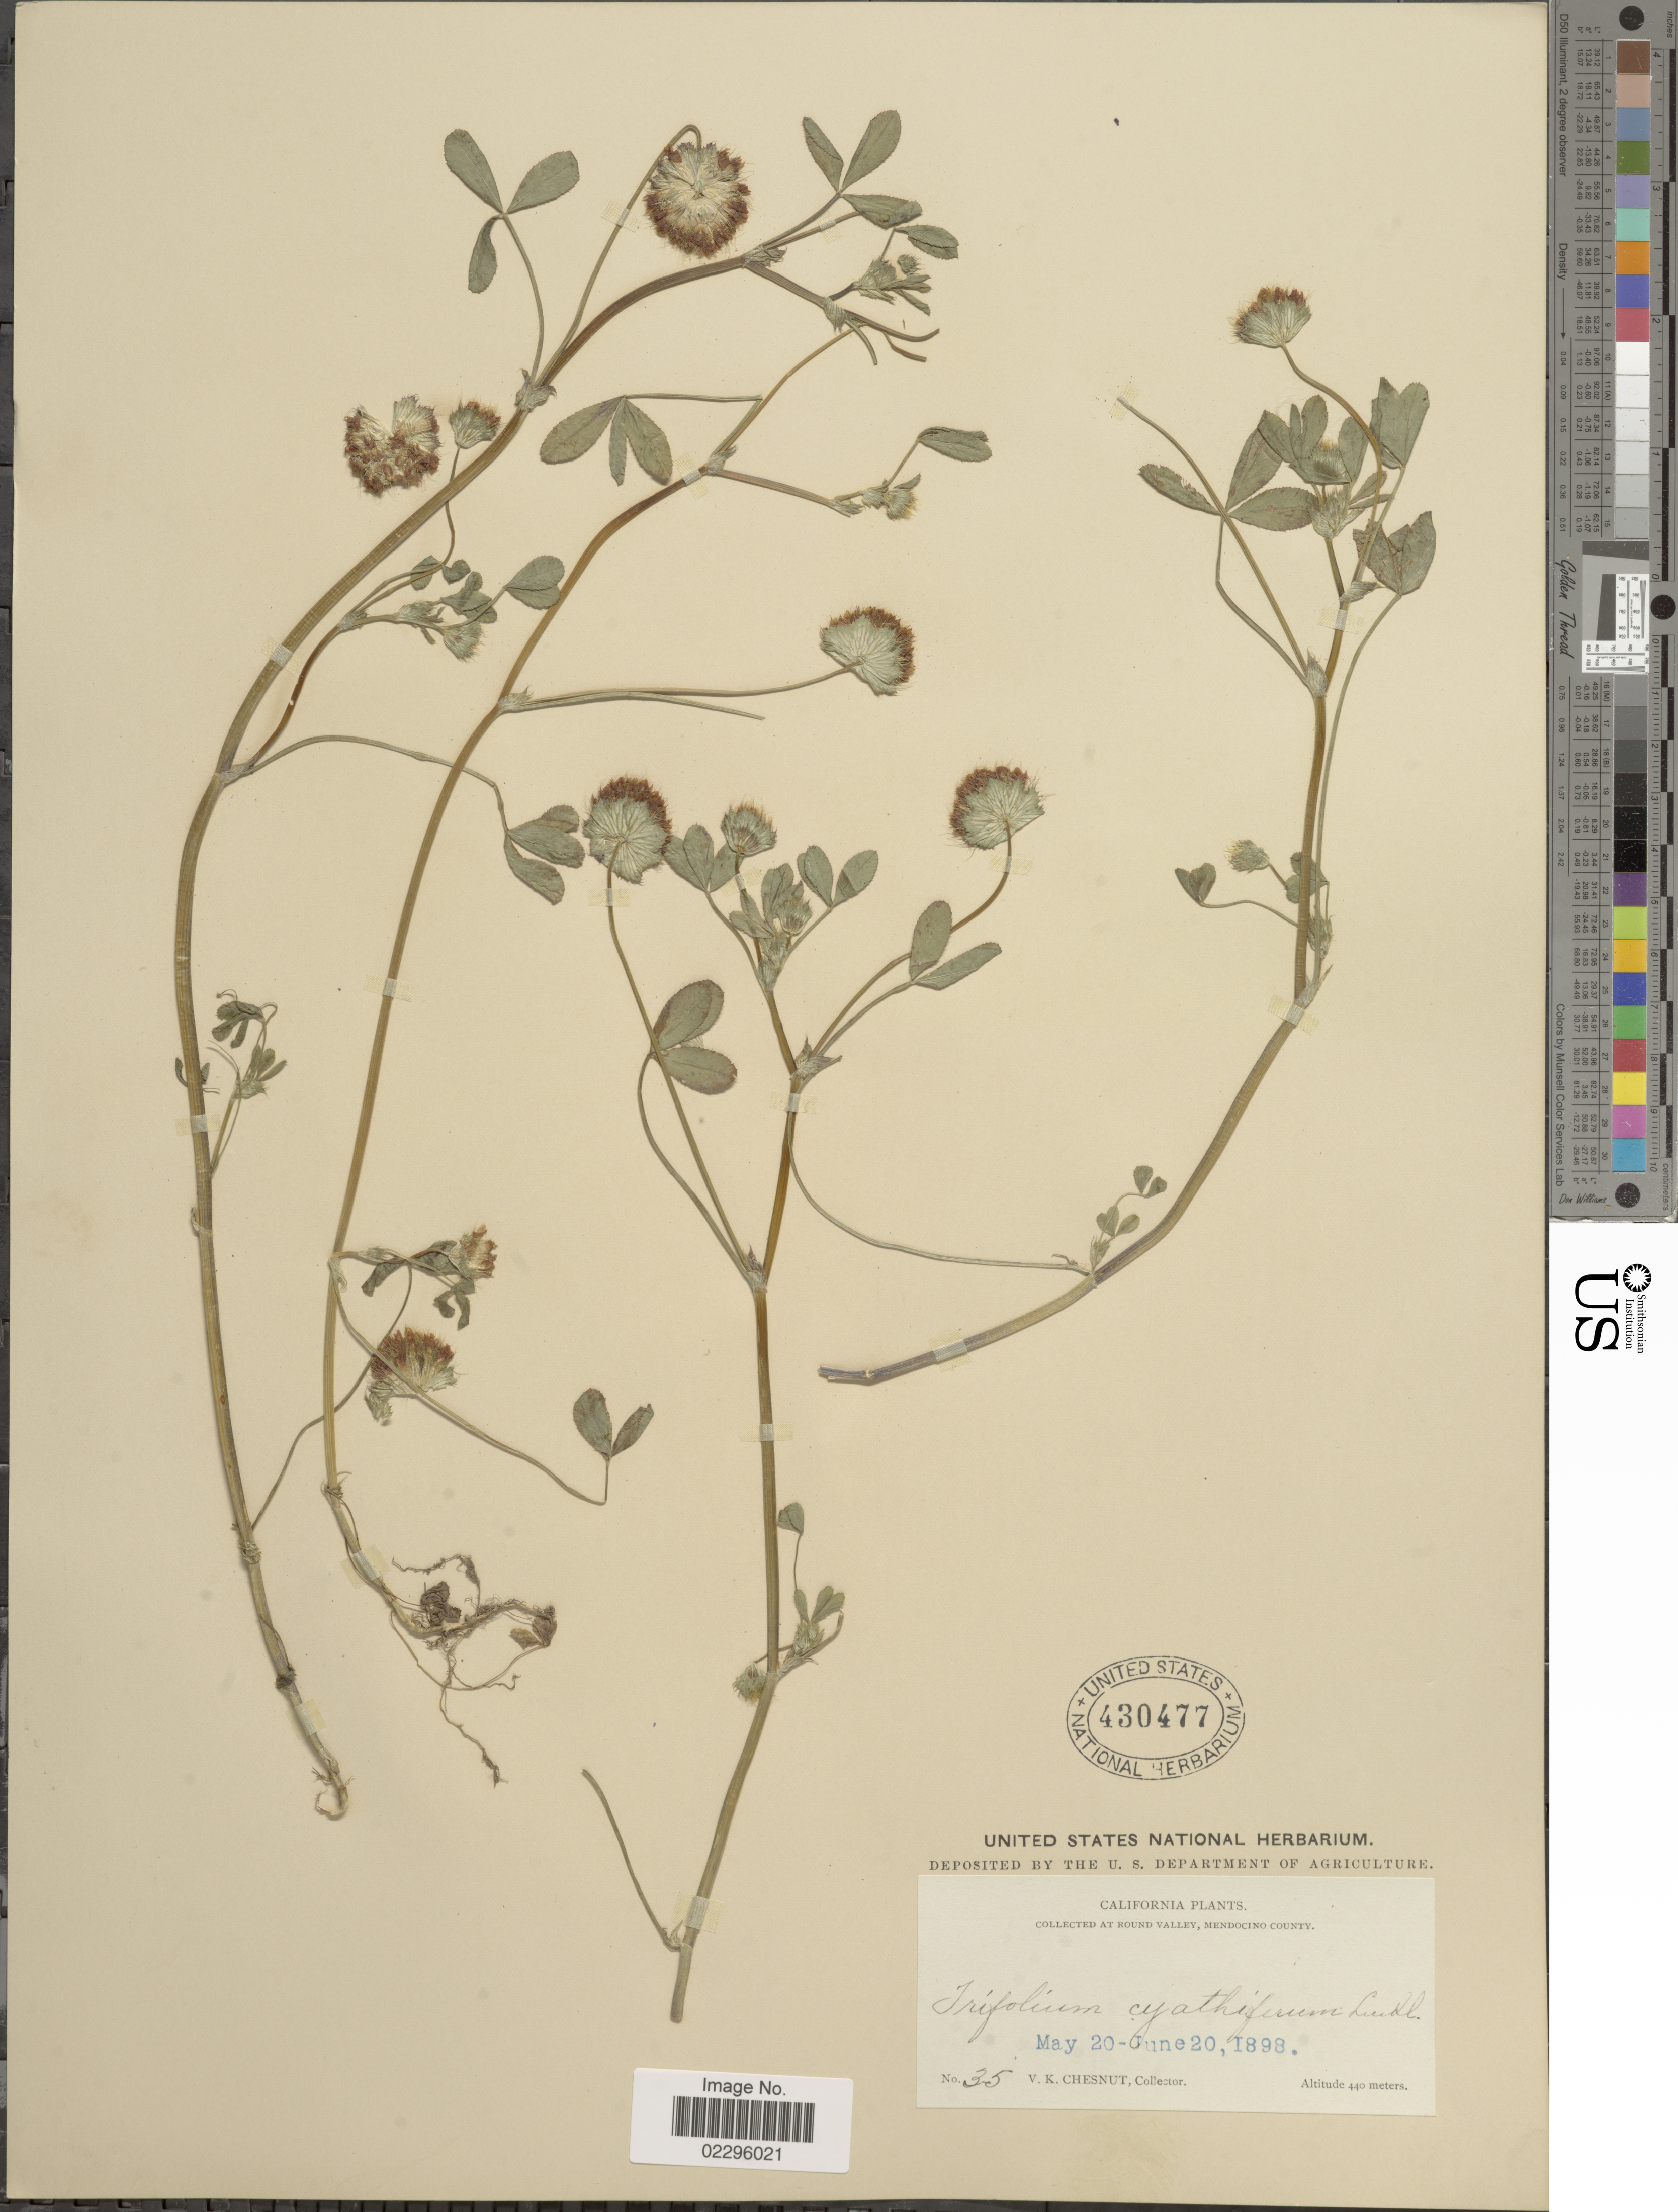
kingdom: Plantae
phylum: Tracheophyta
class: Magnoliopsida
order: Fabales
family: Fabaceae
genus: Trifolium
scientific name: Trifolium cyathiferum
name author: Lindl.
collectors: V. Chesnut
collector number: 35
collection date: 1898-05-20/1898-06-20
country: United States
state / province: California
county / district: Mendocino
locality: Round valley, Mendocino County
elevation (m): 440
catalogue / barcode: US 430477